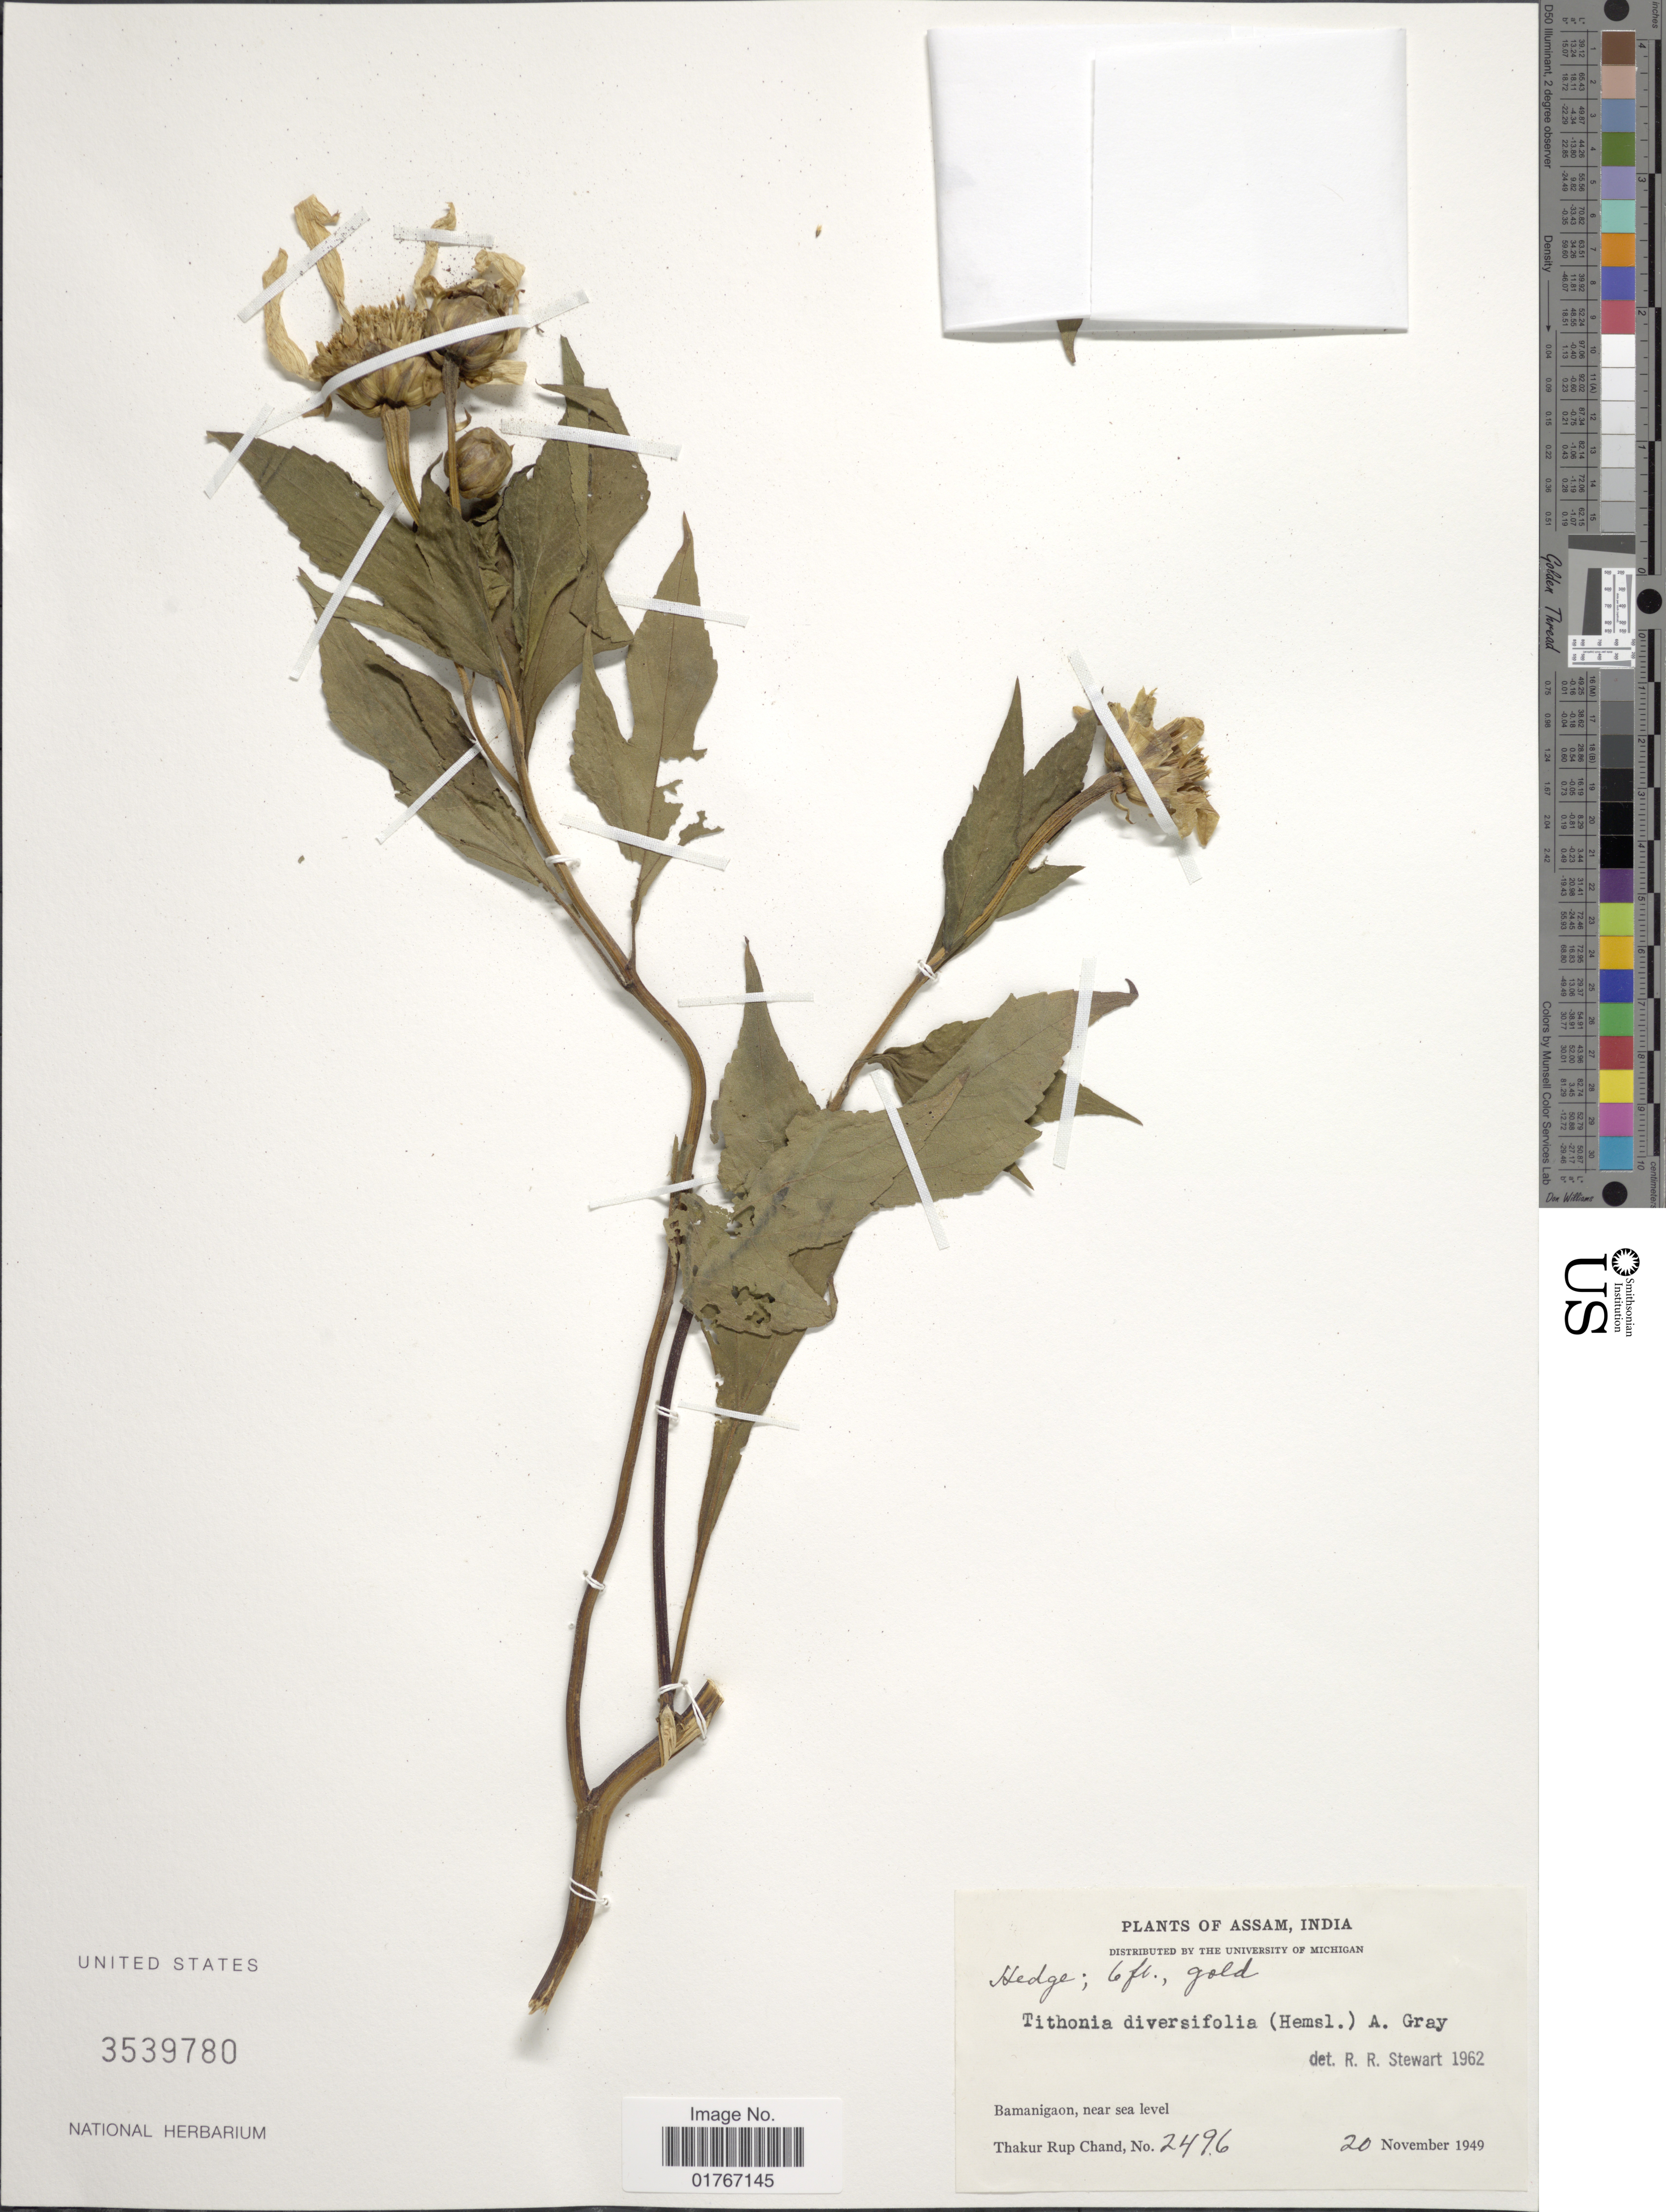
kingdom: Plantae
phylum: Tracheophyta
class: Magnoliopsida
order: Asterales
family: Asteraceae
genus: Tithonia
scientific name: Tithonia diversifolia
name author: (Hemsl.) A. Gray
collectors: T. R. Chand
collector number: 2496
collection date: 1949-11-20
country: India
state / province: Assam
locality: Bamanigaon, near sea level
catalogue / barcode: US 3539780